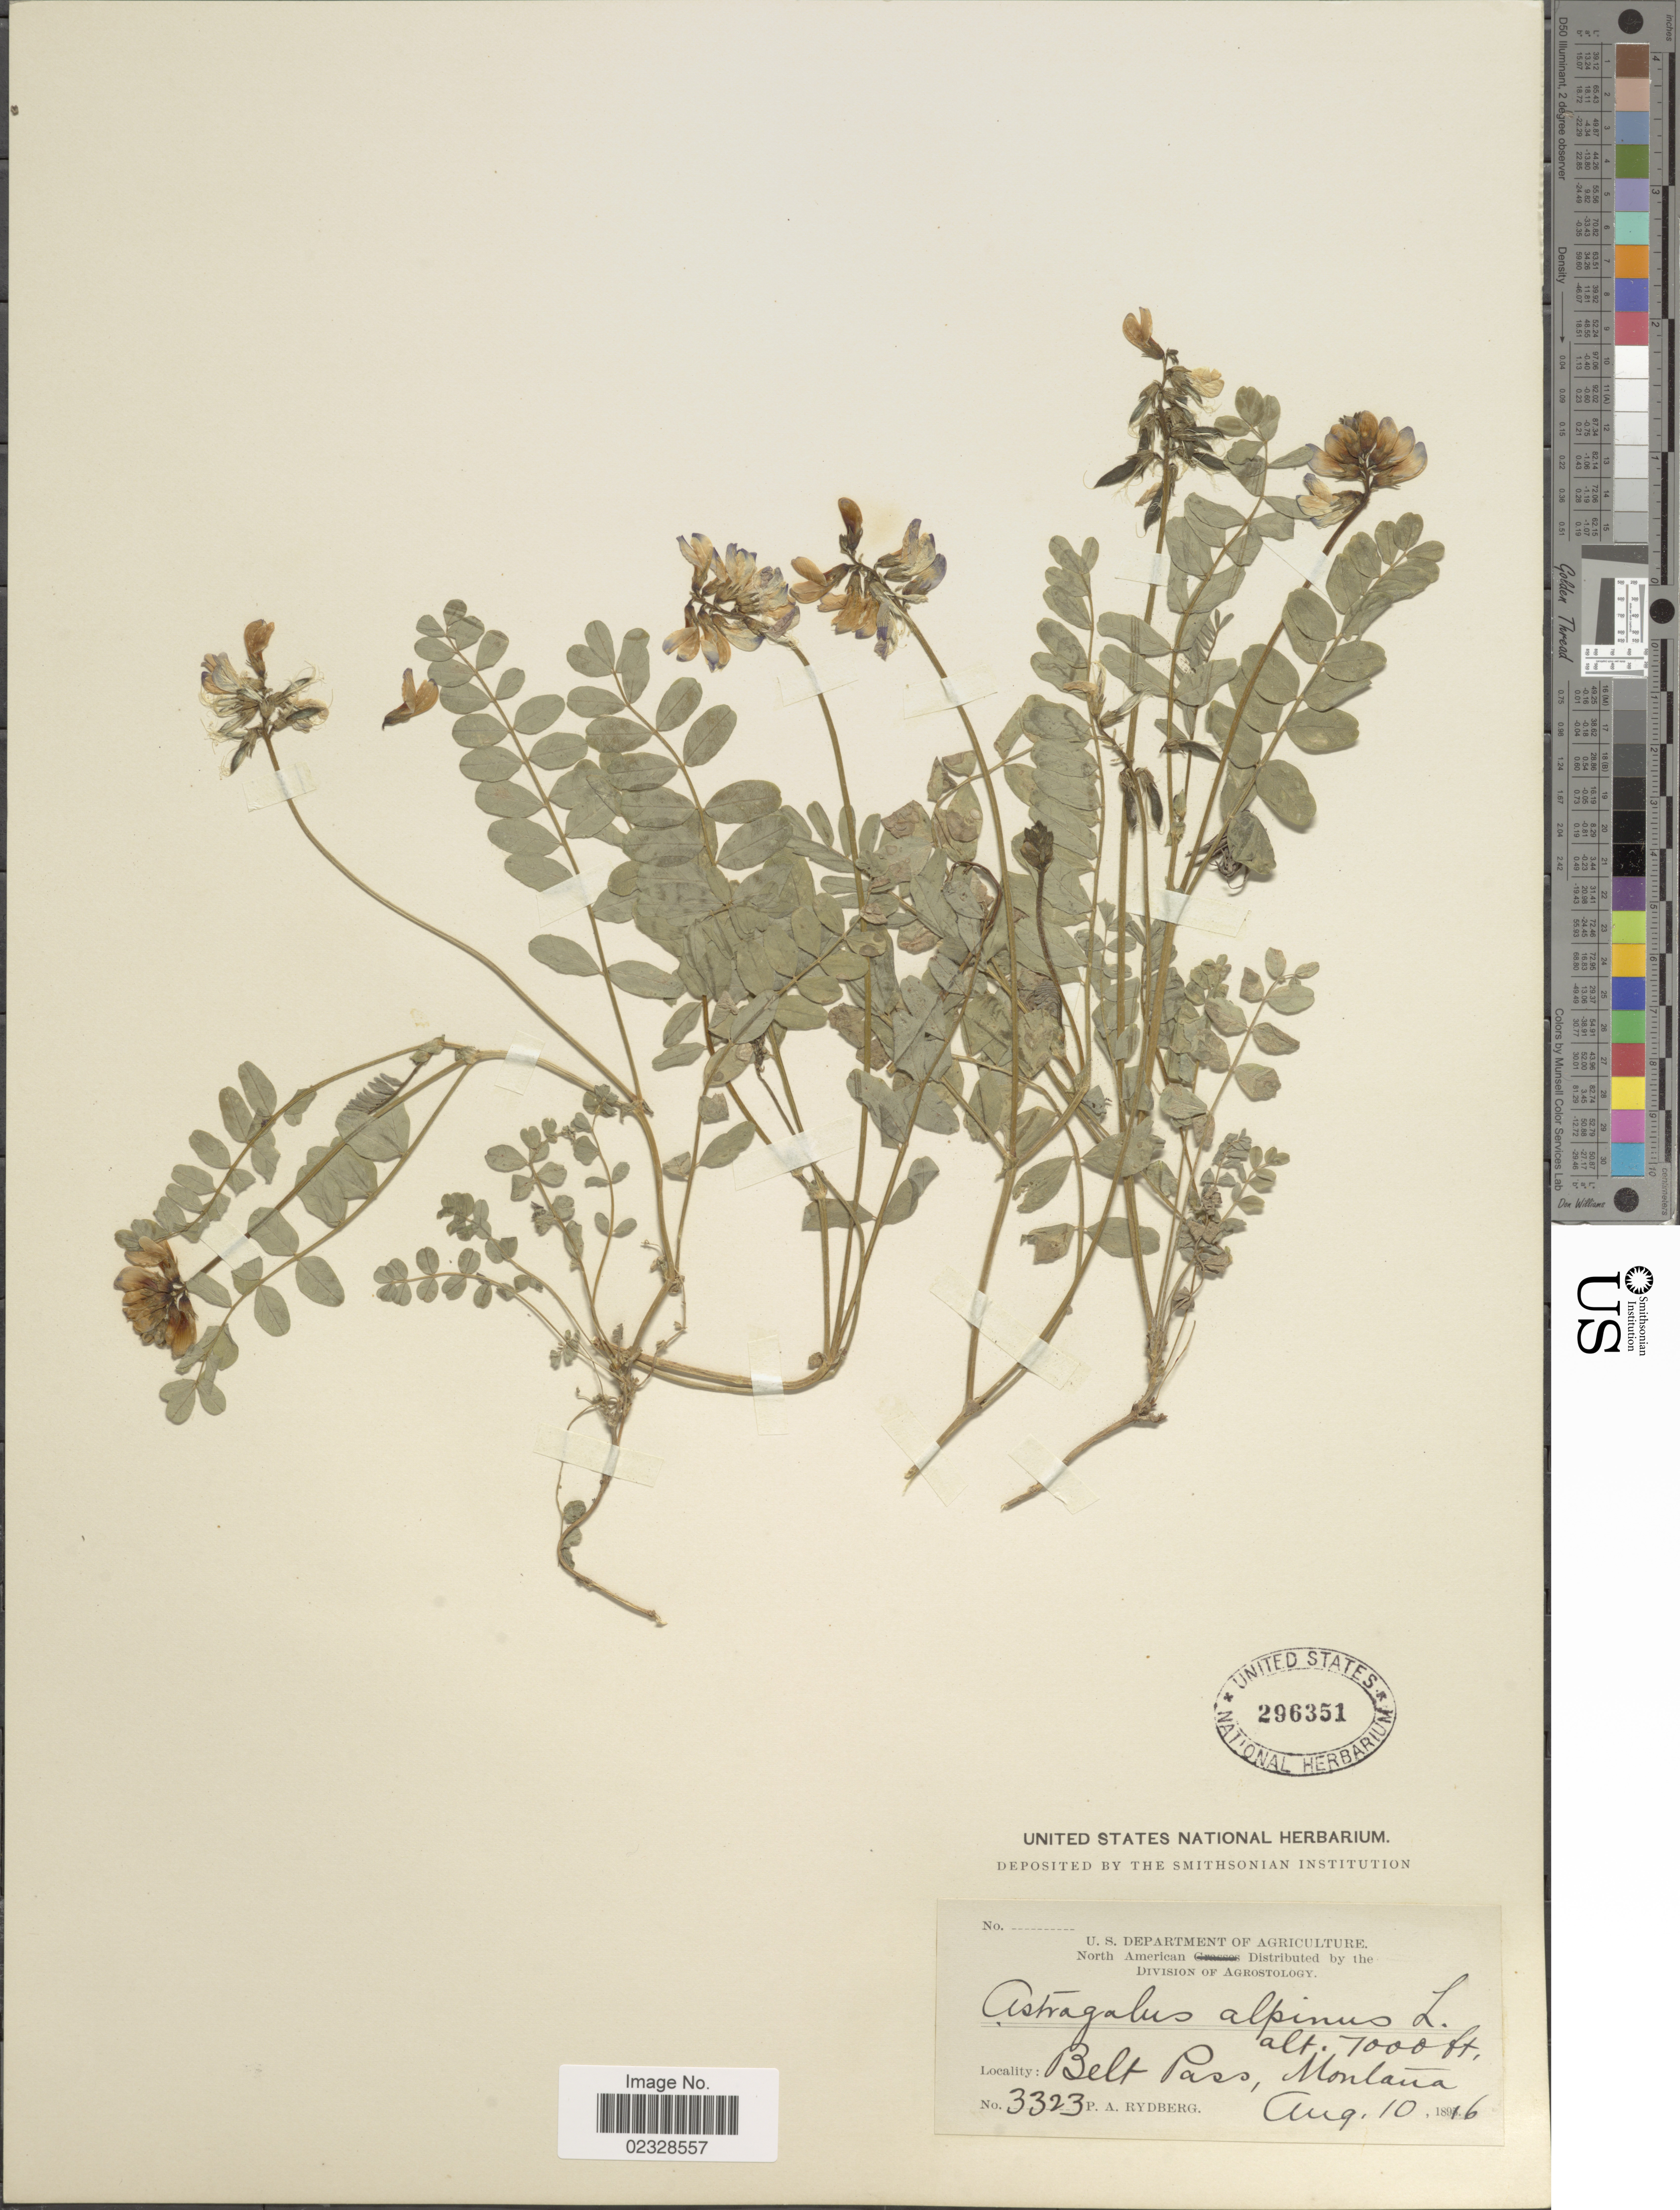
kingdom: Plantae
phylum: Tracheophyta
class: Magnoliopsida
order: Fabales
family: Fabaceae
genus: Astragalus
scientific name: Astragalus alpinus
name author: L.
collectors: P. A. Rydberg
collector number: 3323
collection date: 1896-08-10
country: United States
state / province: Montana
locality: Belt Pass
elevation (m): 2134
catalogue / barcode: US 296351